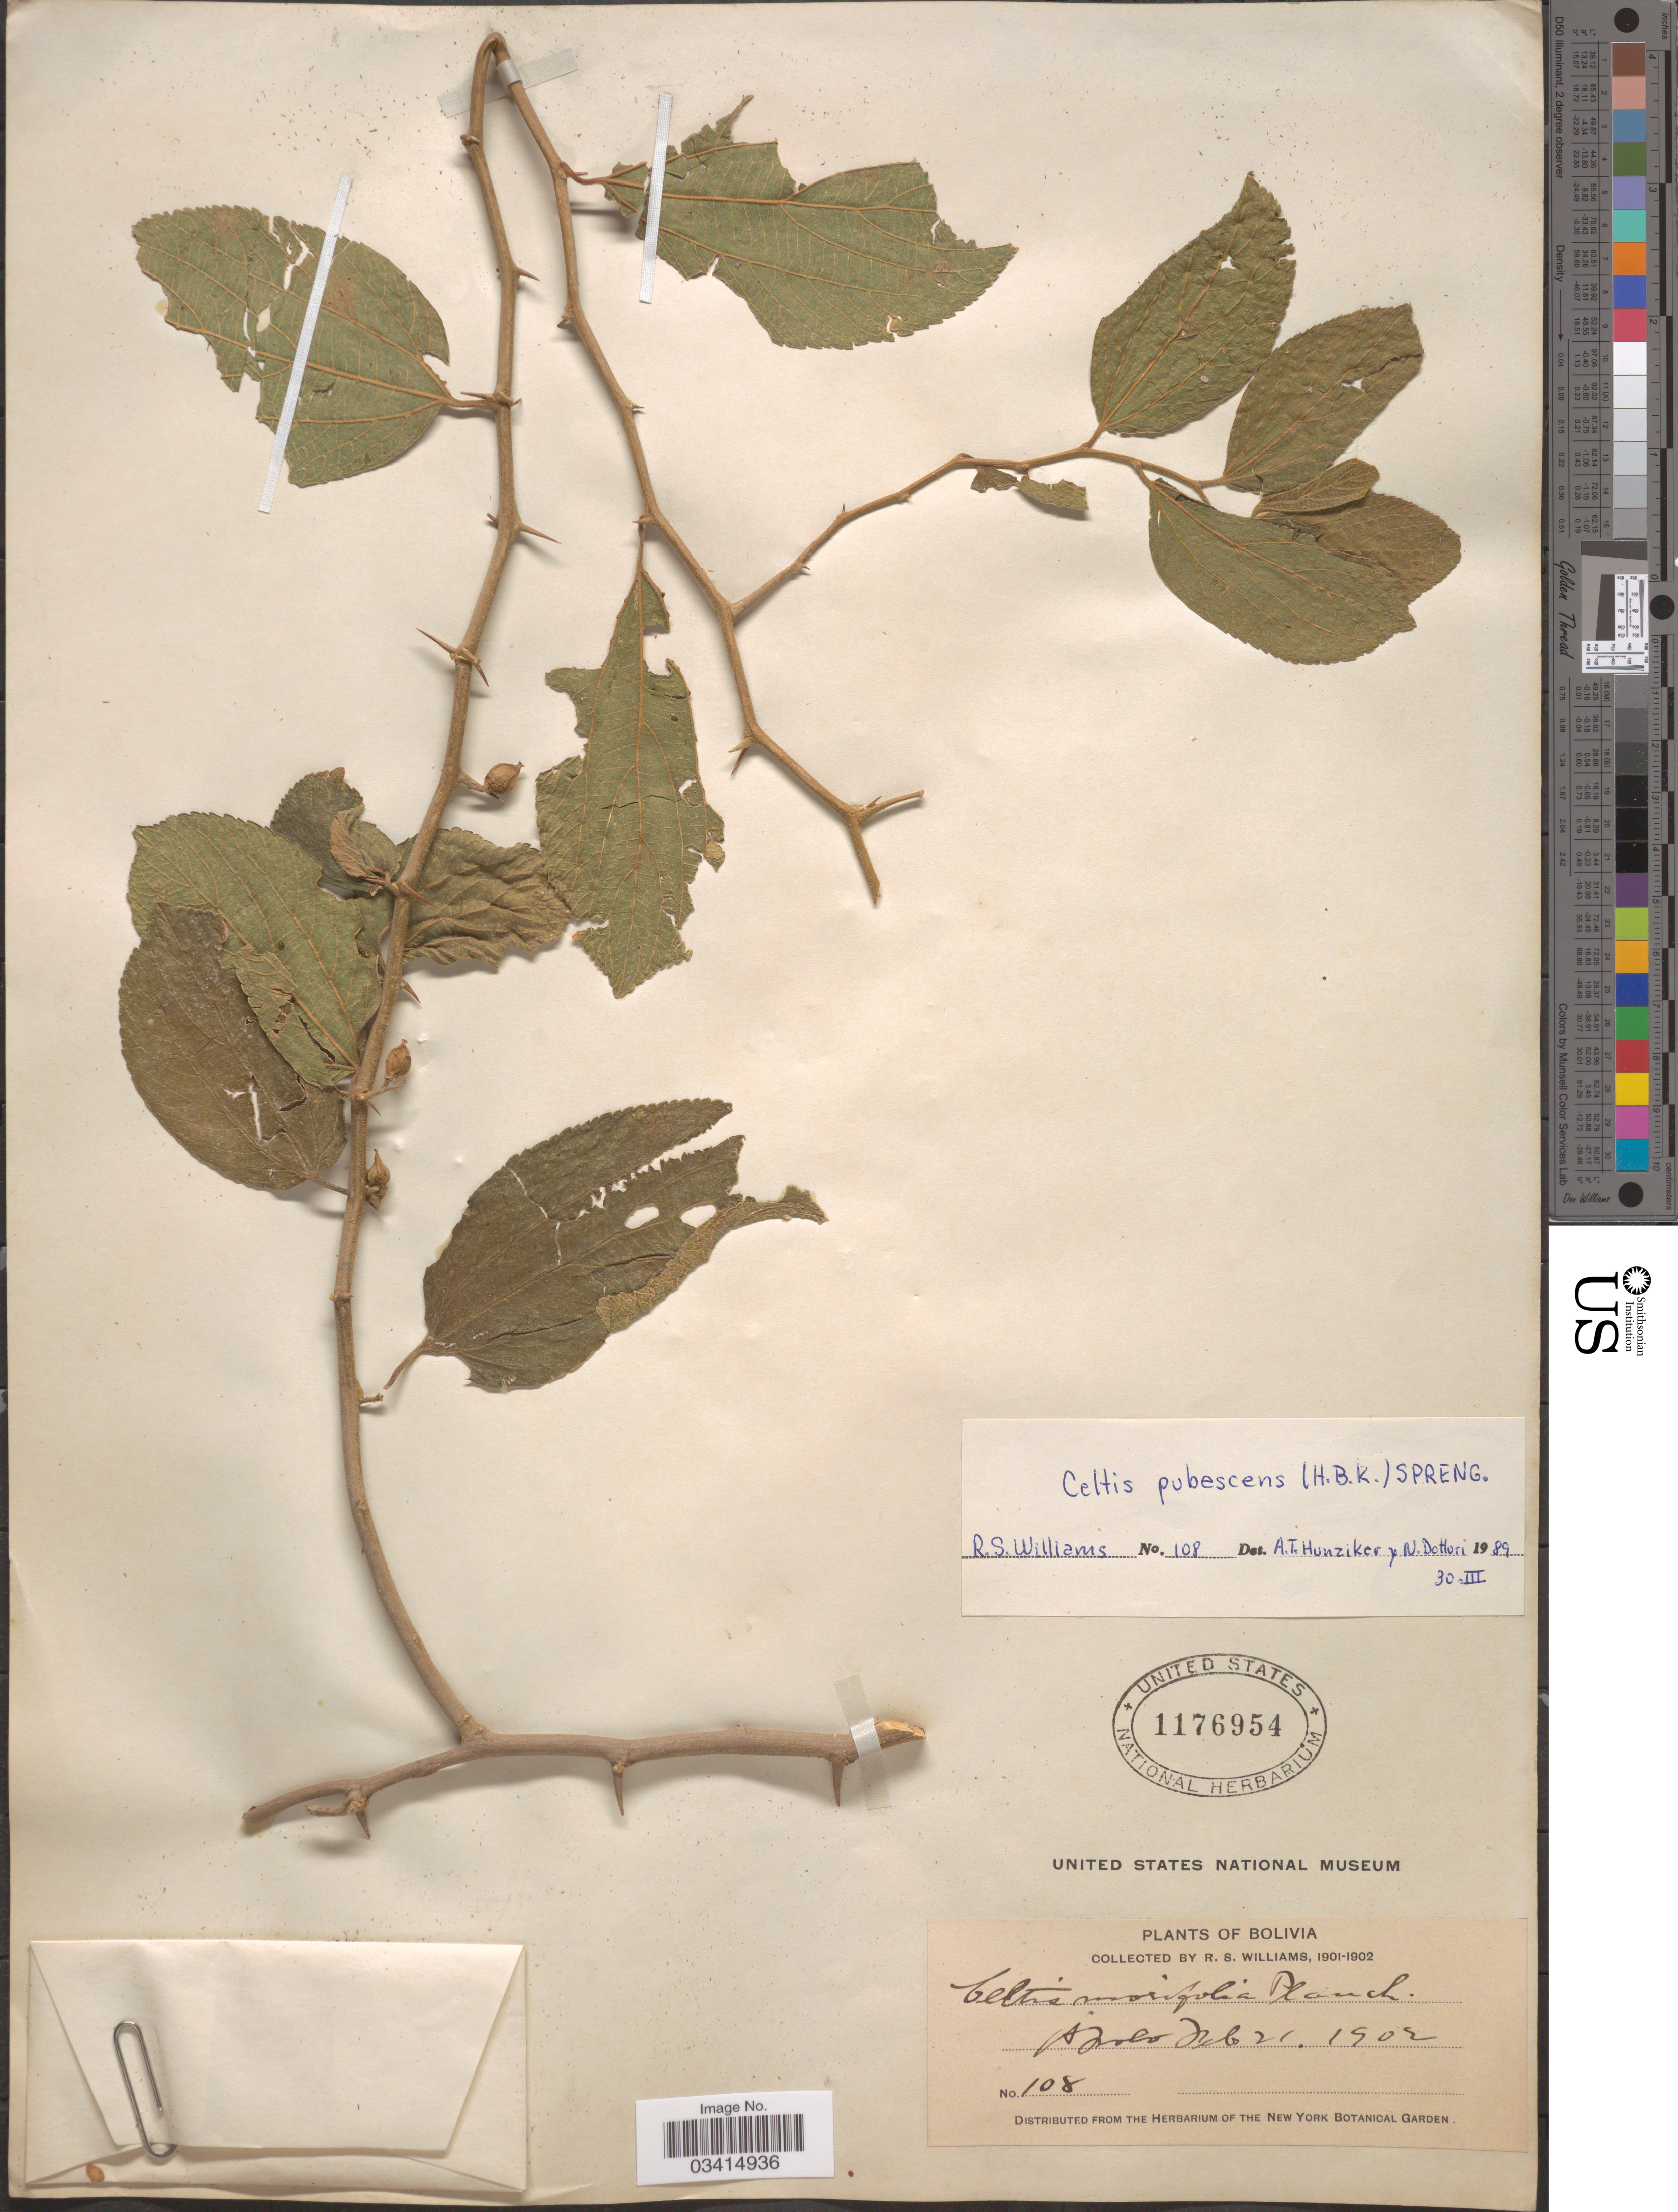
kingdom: Plantae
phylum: Tracheophyta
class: Magnoliopsida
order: Rosales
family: Cannabaceae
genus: Celtis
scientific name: Celtis pubescens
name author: (Kunth) Spreng.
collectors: R. S. Williams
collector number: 108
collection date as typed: Feb. 21, 1902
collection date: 1902-02-21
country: Bolivia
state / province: La Paz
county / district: Franz Tamayo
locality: Apolo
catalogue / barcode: US 1176954